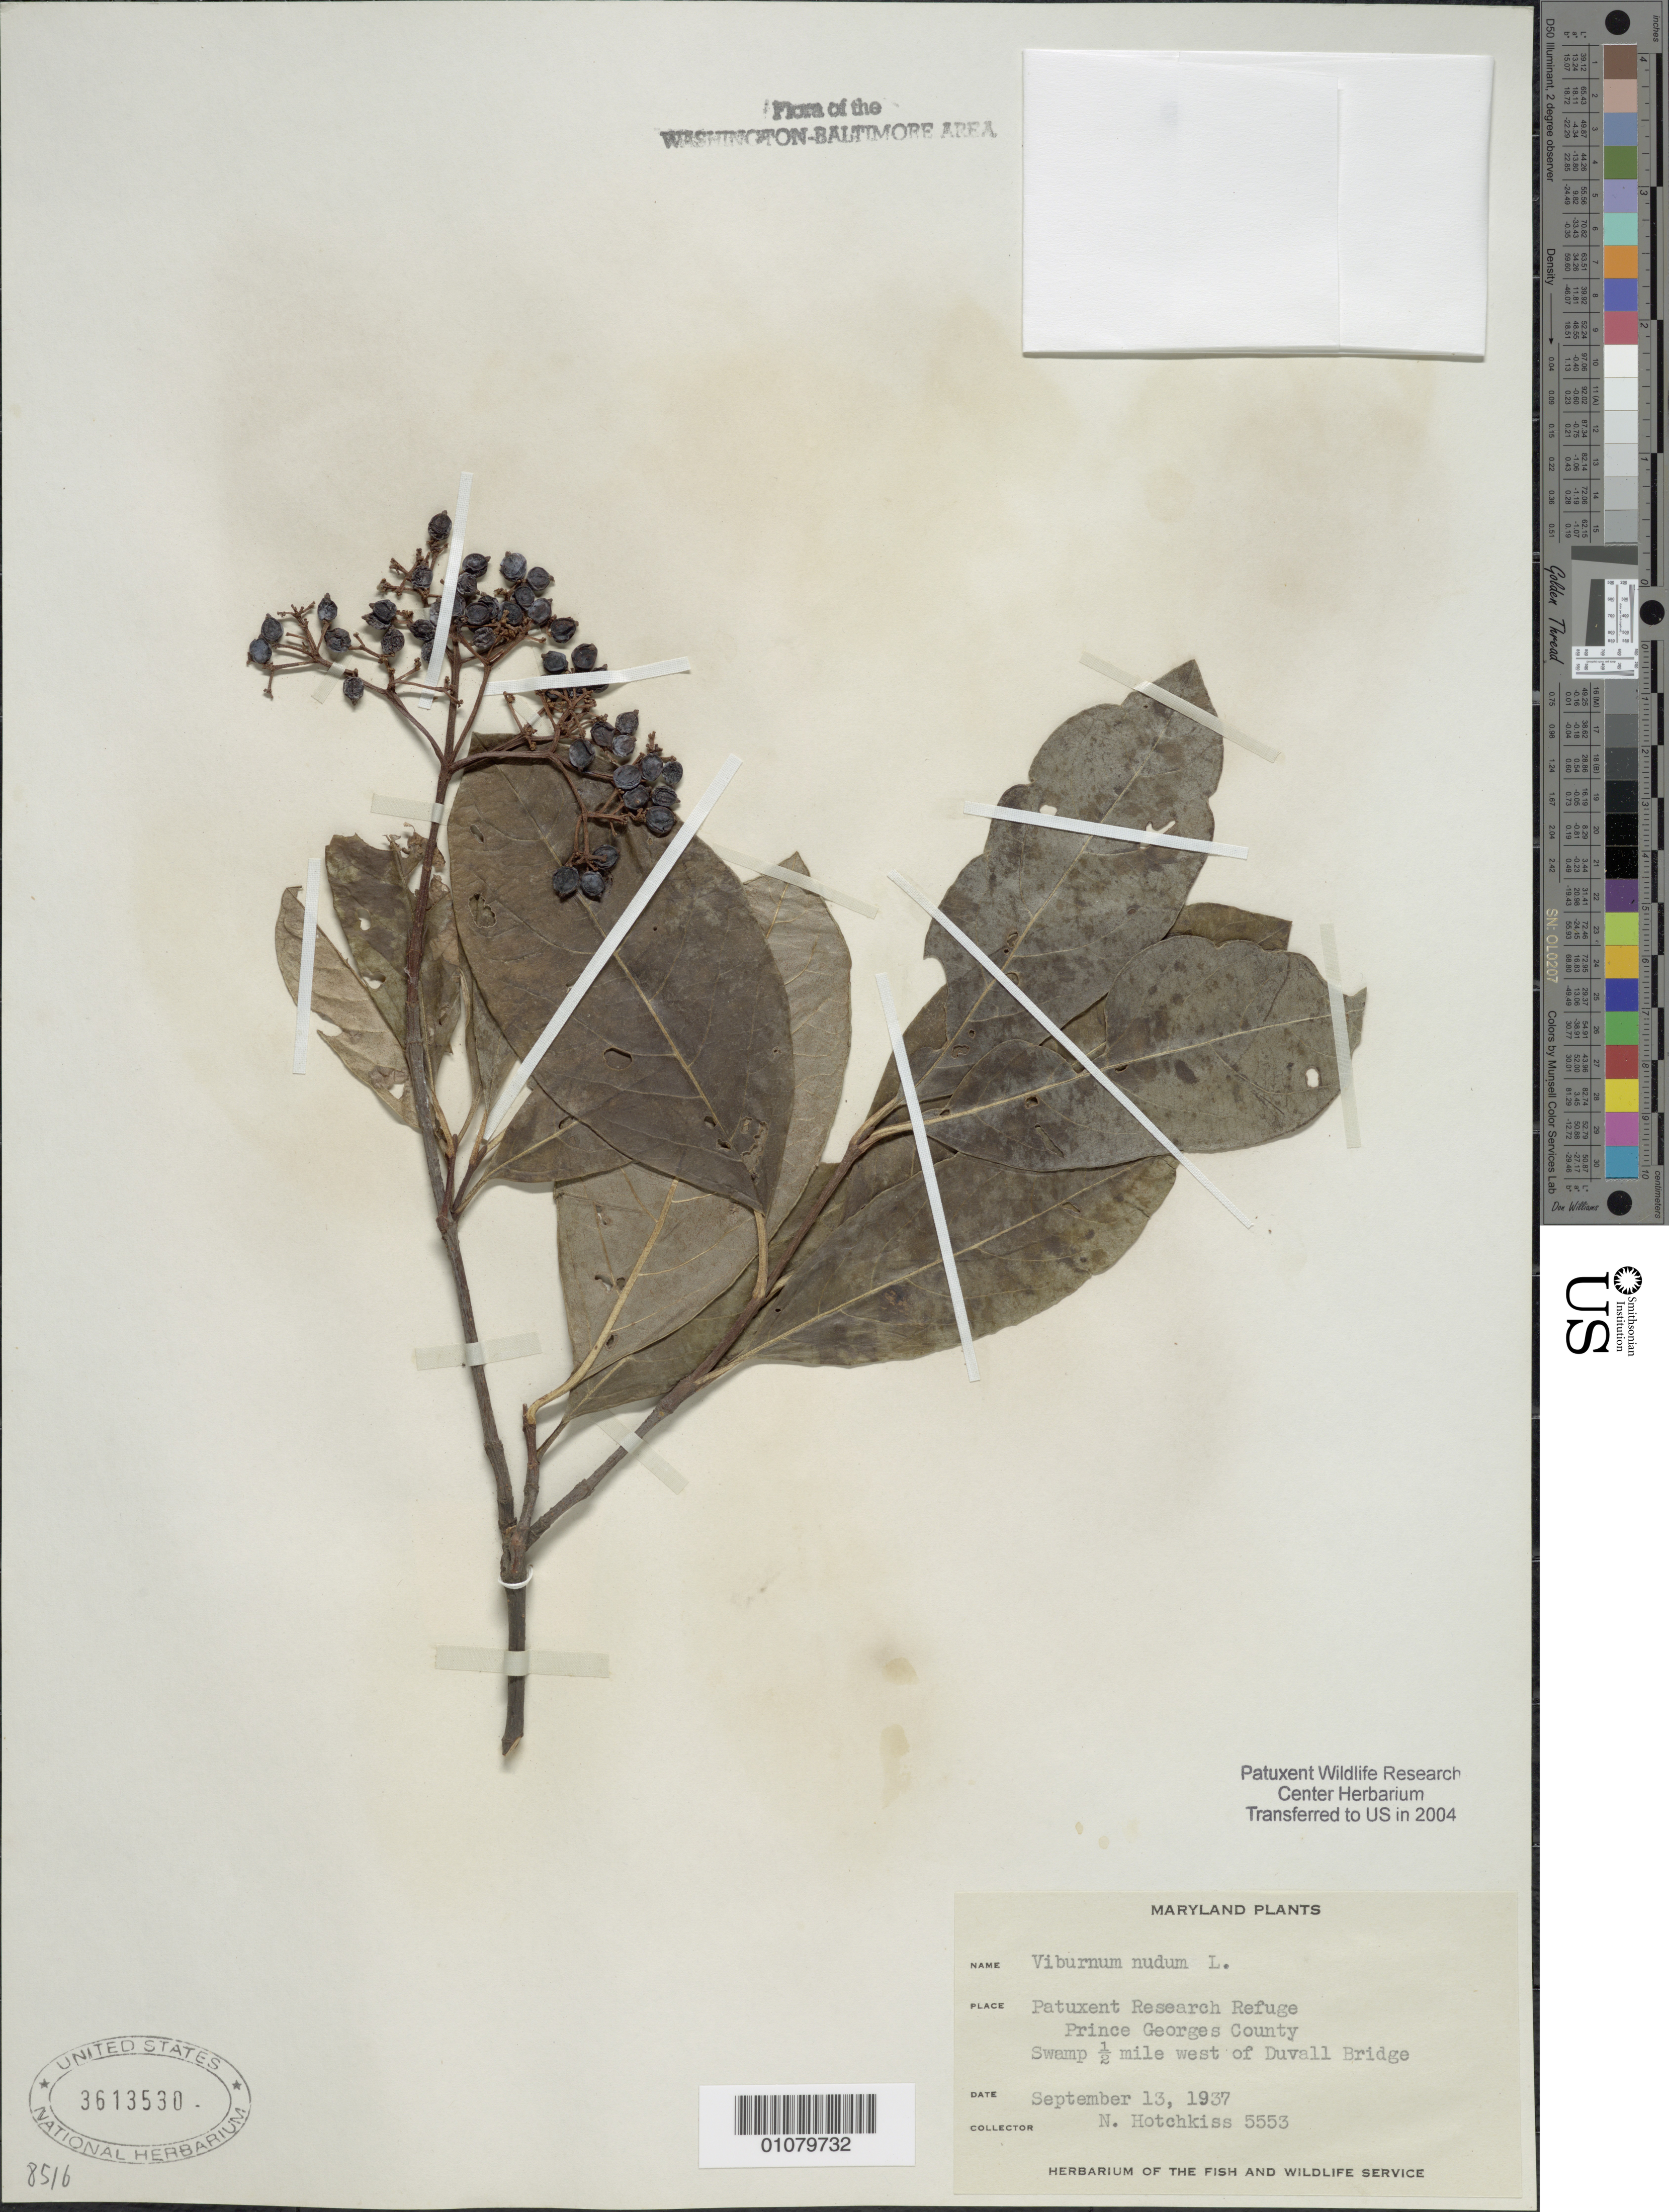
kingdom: Plantae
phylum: Tracheophyta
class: Magnoliopsida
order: Dipsacales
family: Viburnaceae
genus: Viburnum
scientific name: Viburnum nudum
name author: L.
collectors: N. Hotchkiss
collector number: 5553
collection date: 1937-09-13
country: United States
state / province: Maryland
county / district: Prince George's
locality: Patuxent Wildlife Refuge. .5 mile W. of Duvall Bridge.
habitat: Swamp.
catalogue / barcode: US 3613530